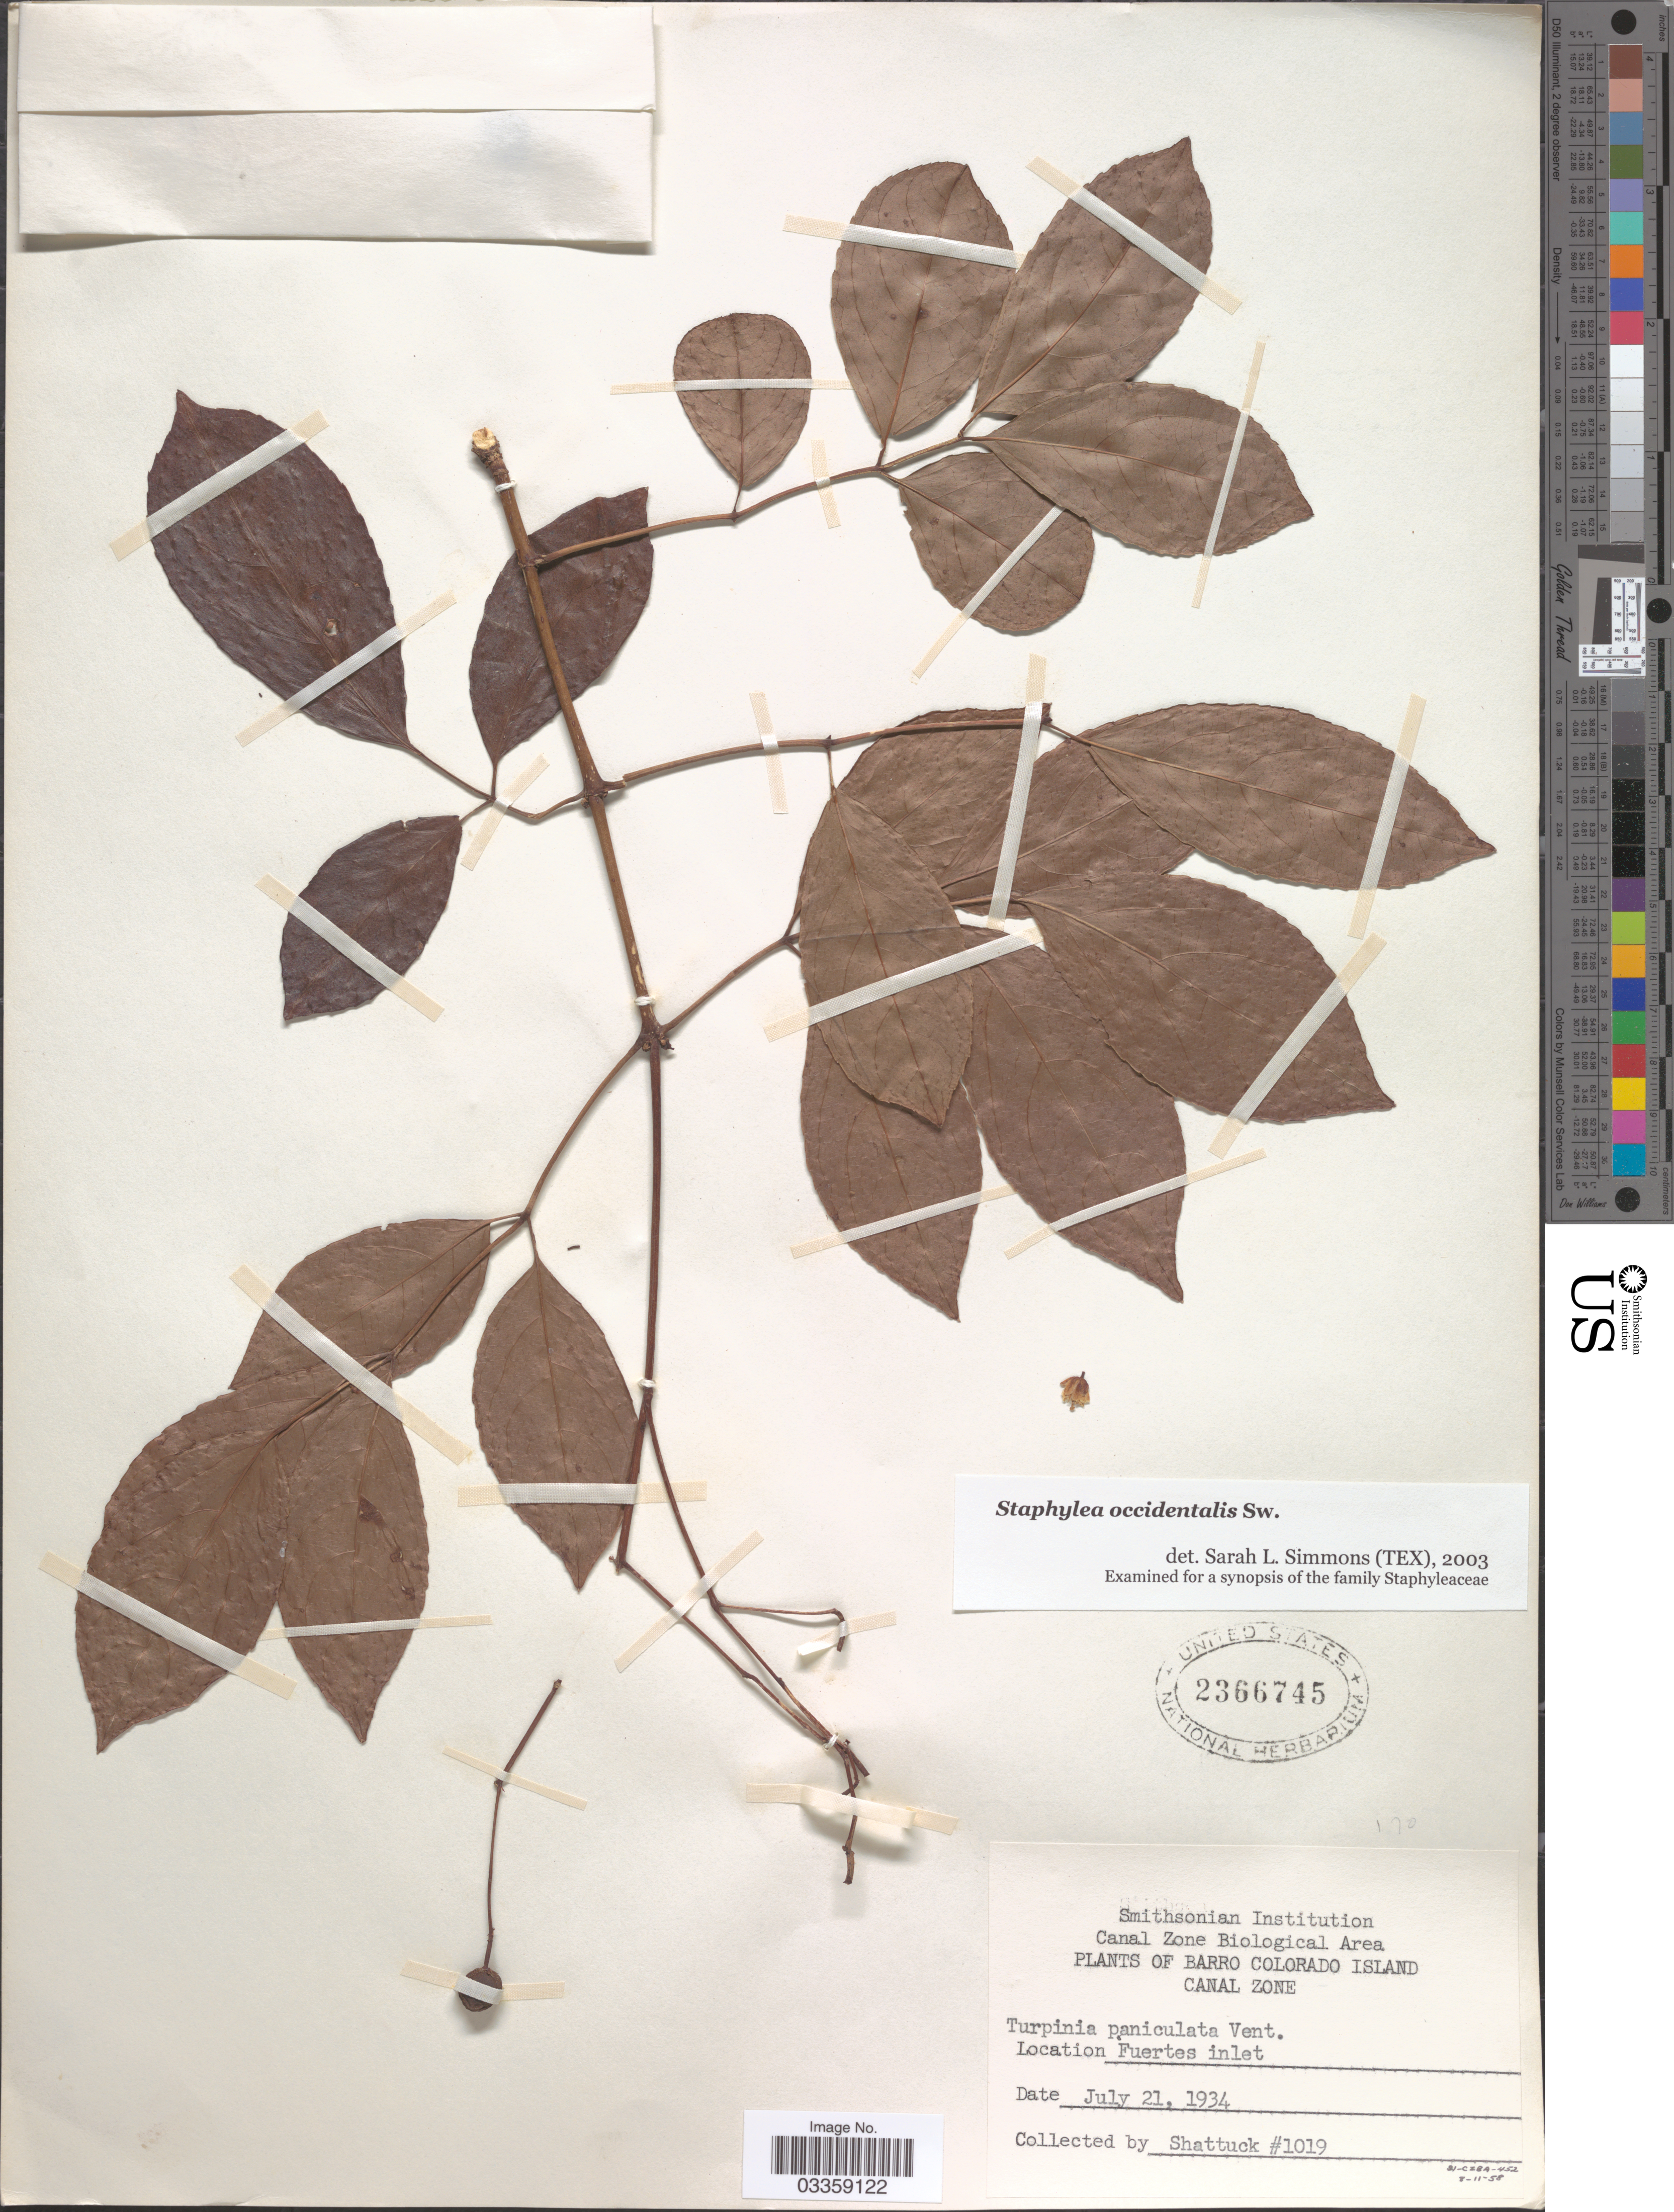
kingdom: Plantae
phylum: Tracheophyta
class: Magnoliopsida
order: Crossosomatales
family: Staphyleaceae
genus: Turpinia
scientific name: Turpinia occidentalis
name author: (Sw.) G. Don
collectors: Shattuck, --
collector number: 1019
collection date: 1934-07-21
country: Panama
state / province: Panamá Oeste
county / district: Canal Zone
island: Barro Colorado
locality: Barro Colorado Island, Canal Zone. Fuertes inlet.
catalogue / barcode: US 2366745